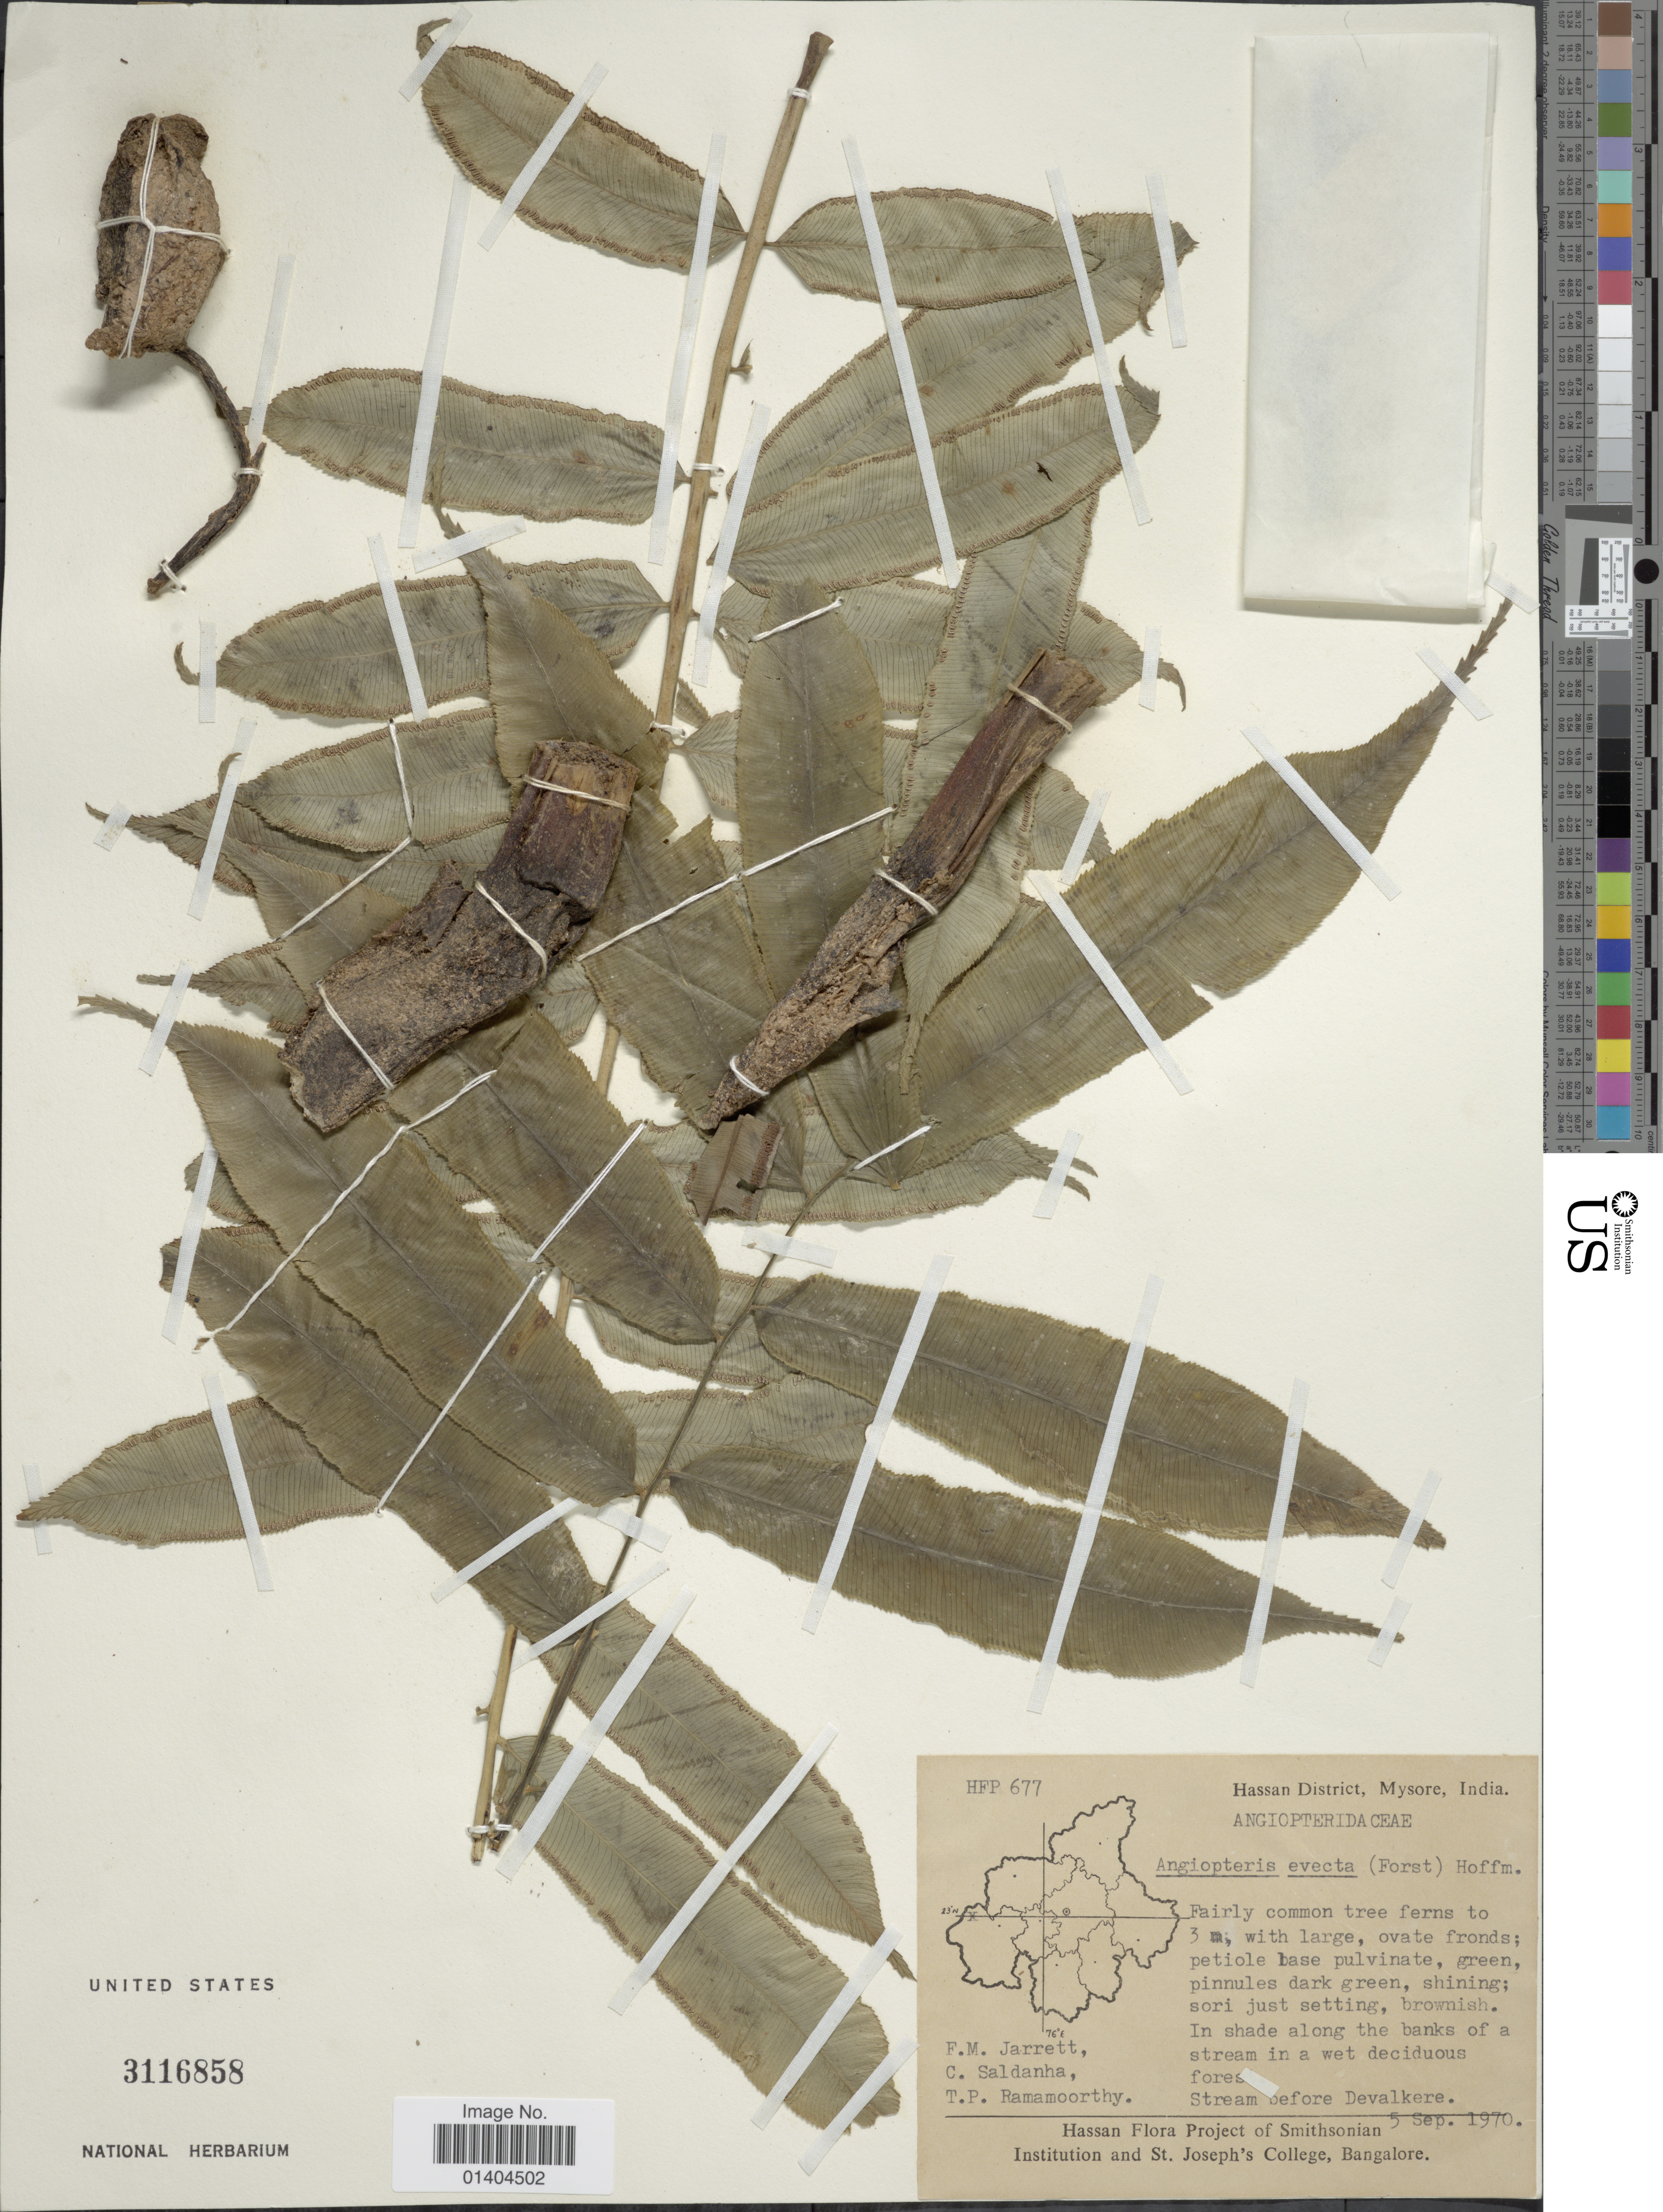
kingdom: Plantae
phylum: Tracheophyta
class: Polypodiopsida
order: Marattiales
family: Marattiaceae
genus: Angiopteris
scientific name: Angiopteris evecta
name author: (G. Forst.) Hoffm.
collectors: F. M. Jarrett, C. Saldanha & T. P. Ramamoorthy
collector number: HFP677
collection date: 1970-09-05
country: India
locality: Hassan District, Mysore.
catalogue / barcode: US 3116858